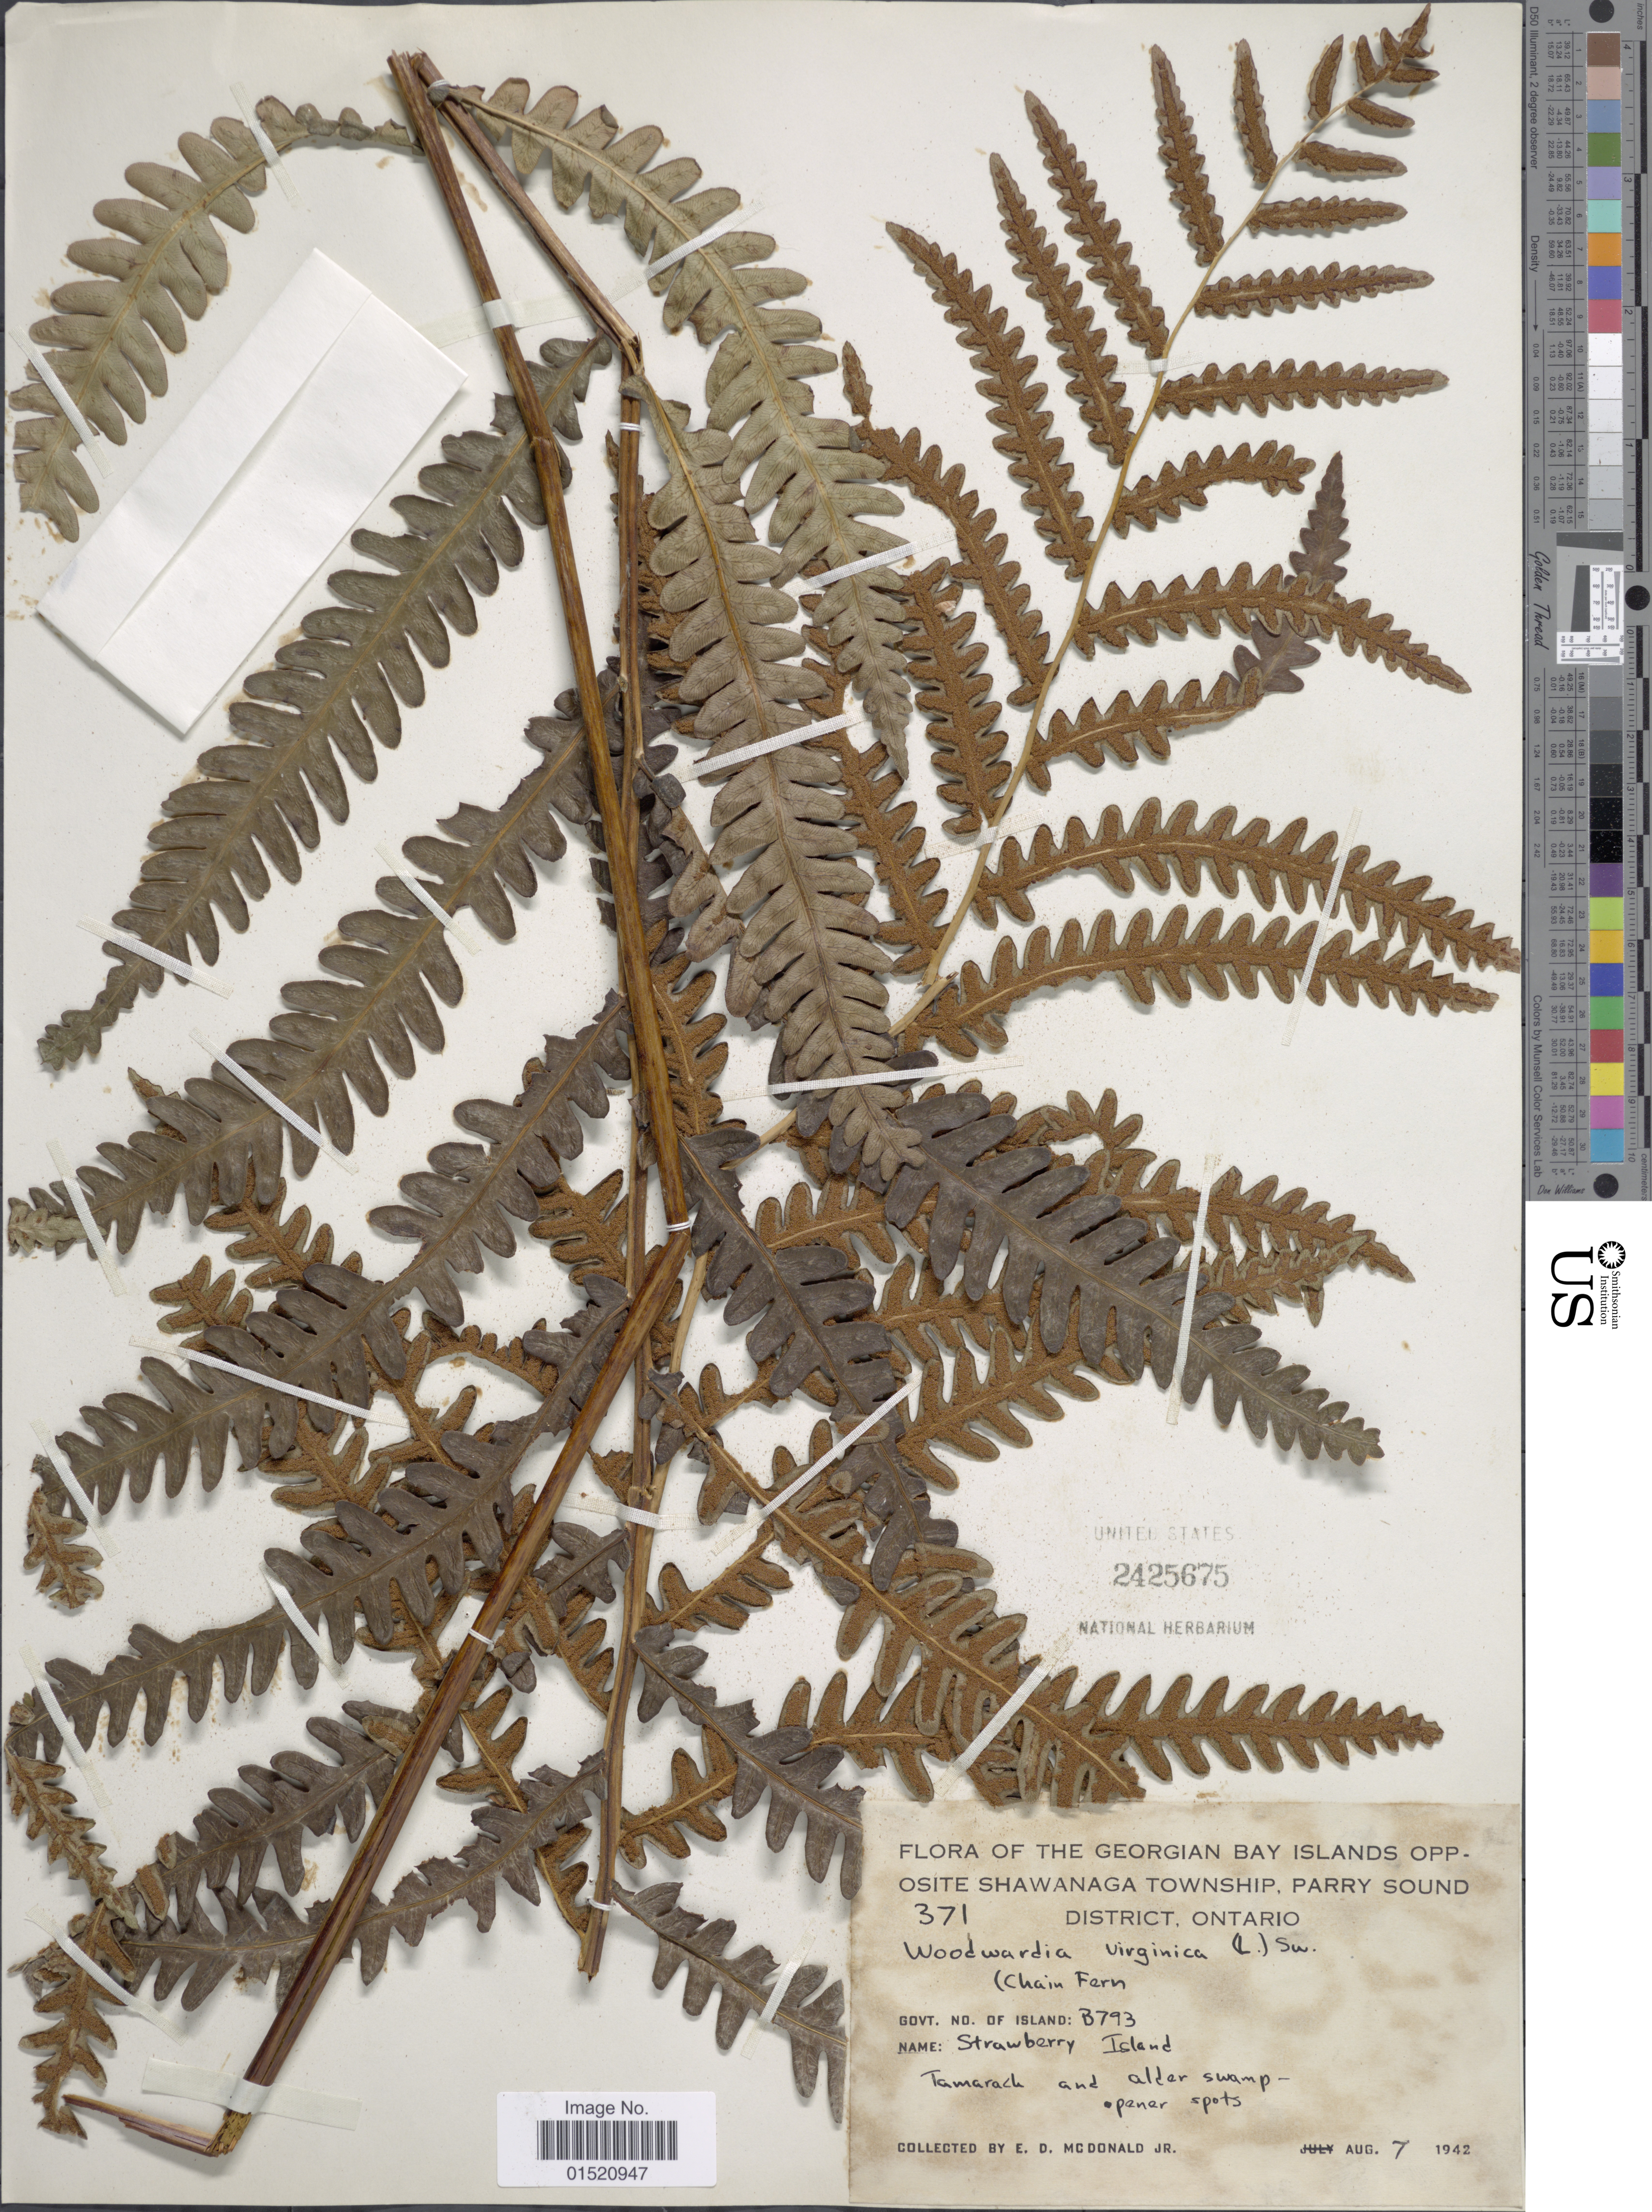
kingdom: Plantae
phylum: Tracheophyta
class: Polypodiopsida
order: Polypodiales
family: Blechnaceae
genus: Woodwardia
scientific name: Woodwardia virginica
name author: (L.) R.M. Sm.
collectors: E. D. McDonald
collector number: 371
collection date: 1942-08-07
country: Canada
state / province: Ontario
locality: Georgian Bay Islands Opposite Shawanaga Township, Parry Sound District, , Govt. No. of Island: B793, Strawberry Island, Tamarack and Alder swampopener spots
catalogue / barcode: US 2425675